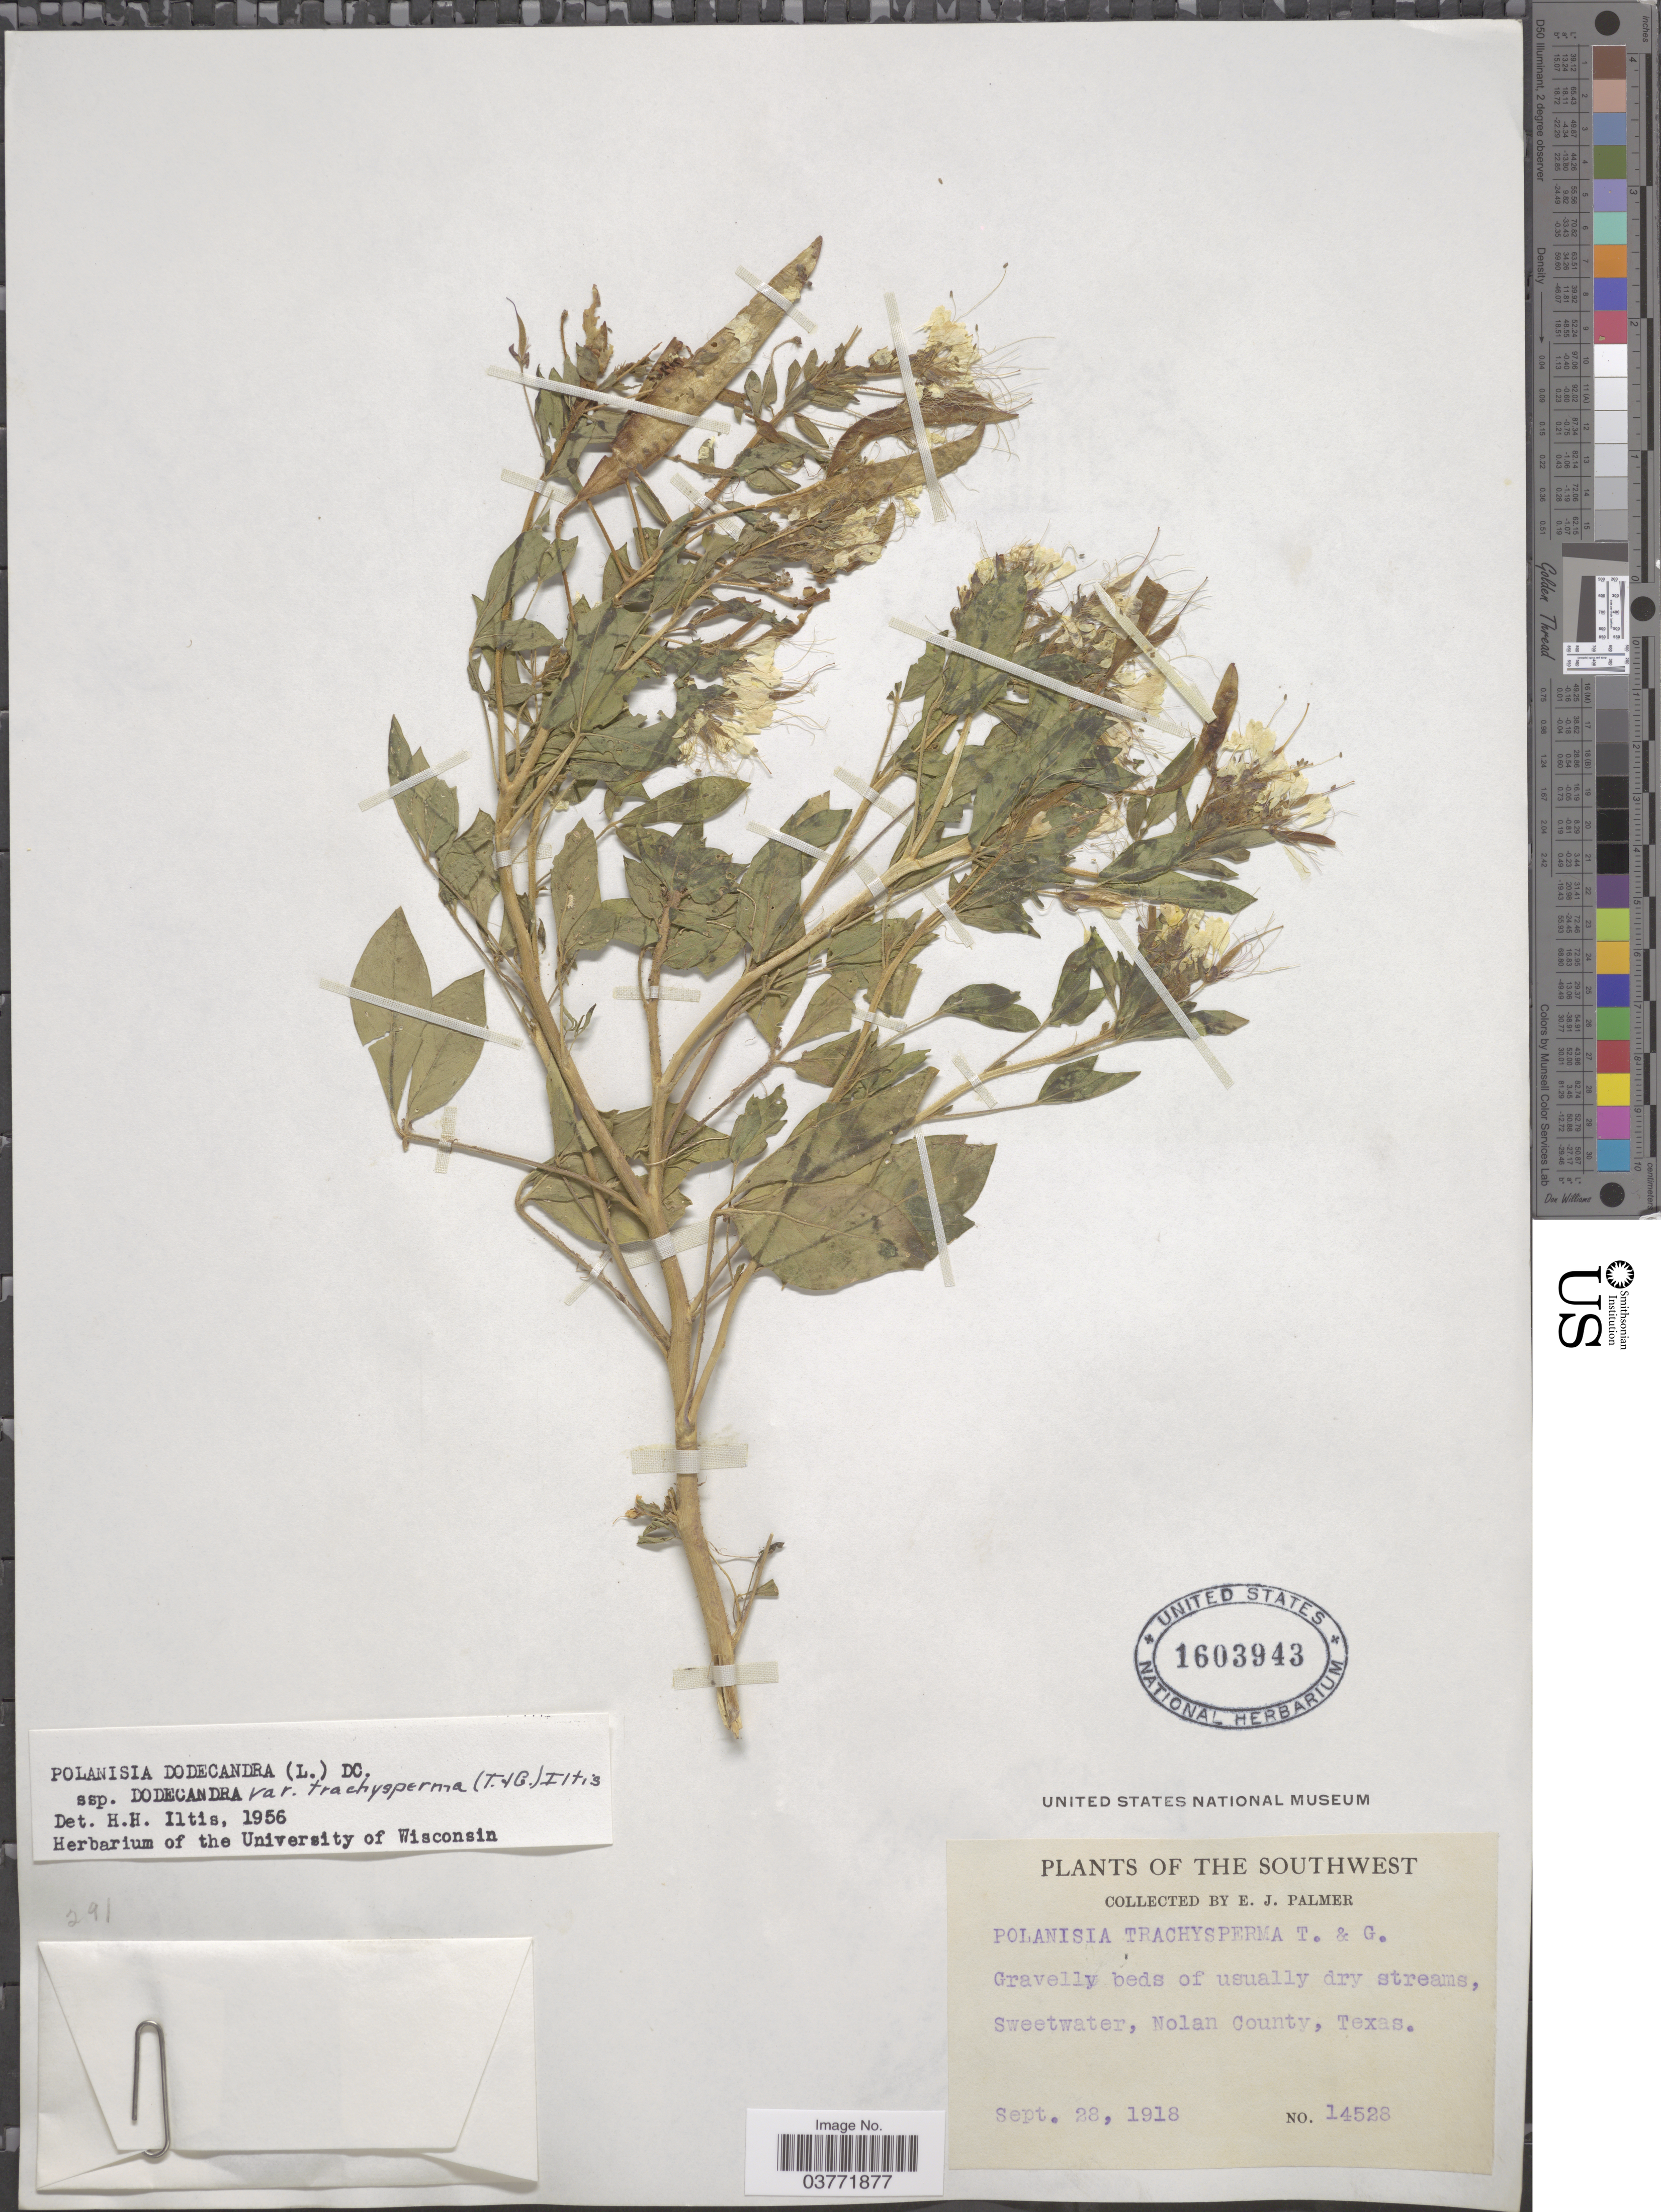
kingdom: Plantae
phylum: Tracheophyta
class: Magnoliopsida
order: Brassicales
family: Cleomaceae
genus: Polanisia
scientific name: Polanisia trachysperma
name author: Torr. & A. Gray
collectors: E. J. Palmer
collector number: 14528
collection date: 1918-09-28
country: United States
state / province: Texas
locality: The Southwest. Sweetwater, Nolan County.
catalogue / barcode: US 1603943